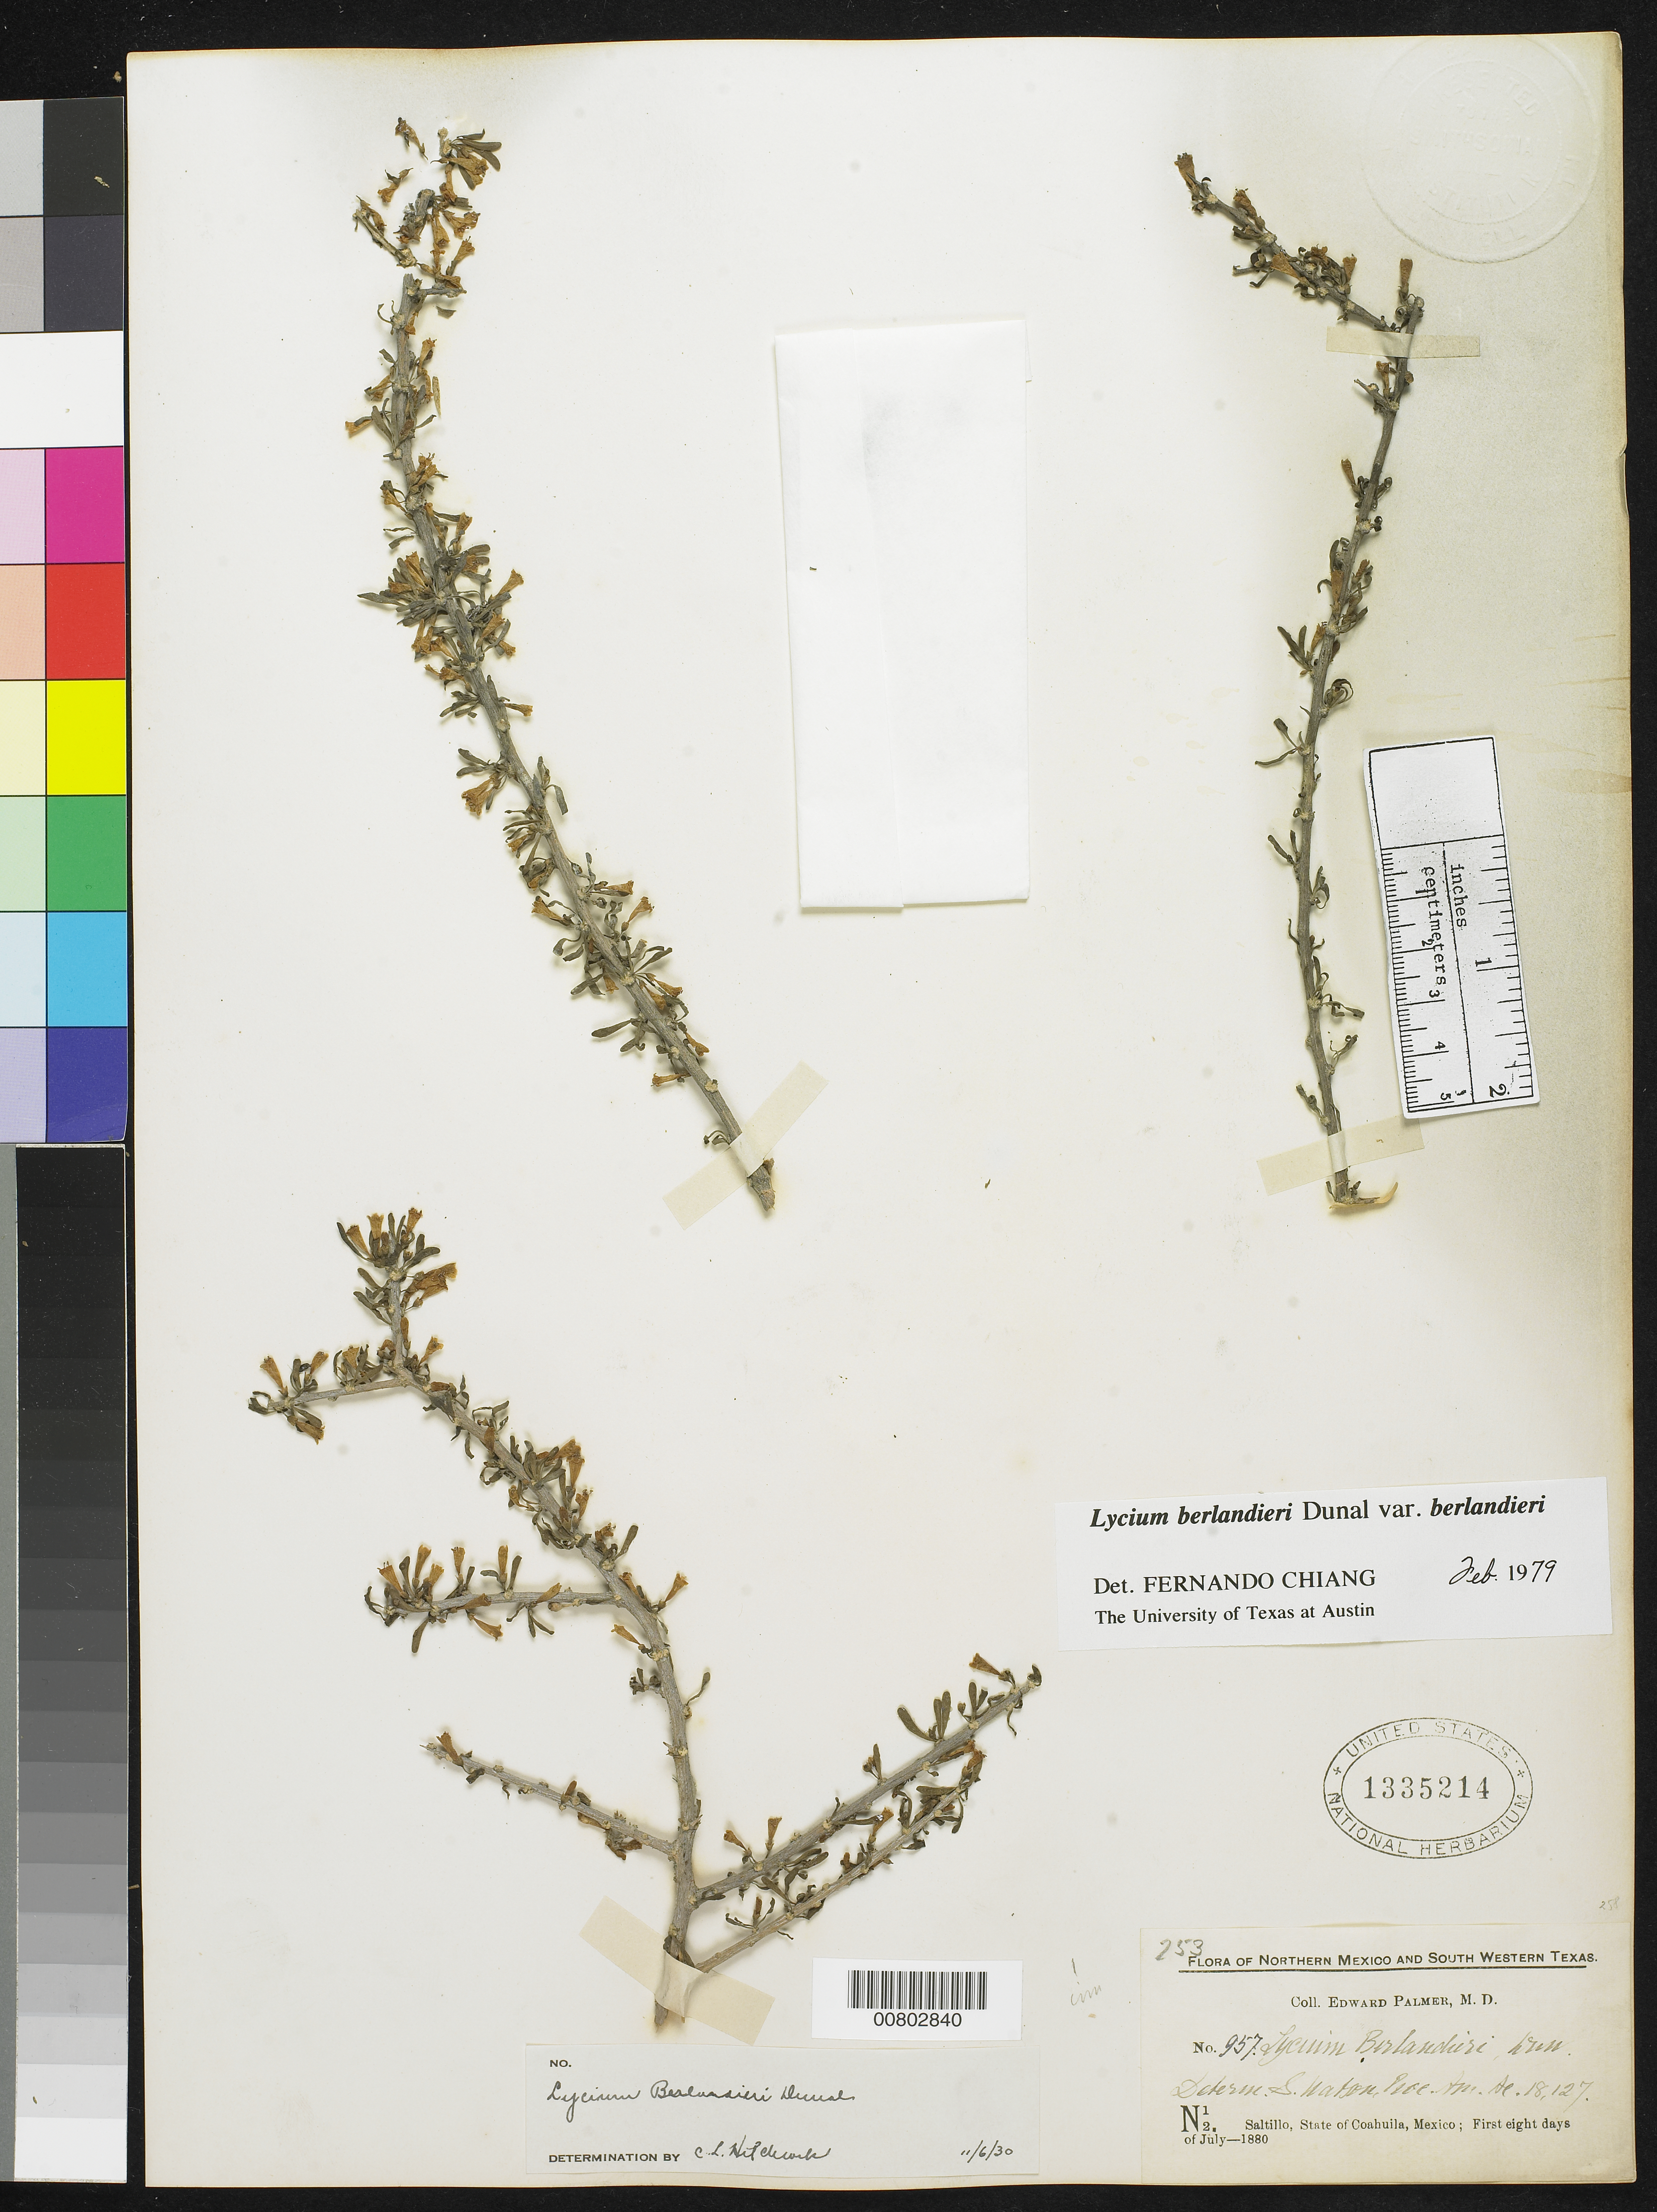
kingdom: Plantae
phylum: Tracheophyta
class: Magnoliopsida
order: Solanales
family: Solanaceae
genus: Lycium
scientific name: Lycium berlandieri var. berlandieri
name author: Dunal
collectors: E. Palmer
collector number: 957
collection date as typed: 01 Jul 1880 to 08 Jul 1880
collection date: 1880-07-01/1880-07-08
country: Mexico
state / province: Coahuila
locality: N12. Saltillo, Coahuila.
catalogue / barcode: US 1335214